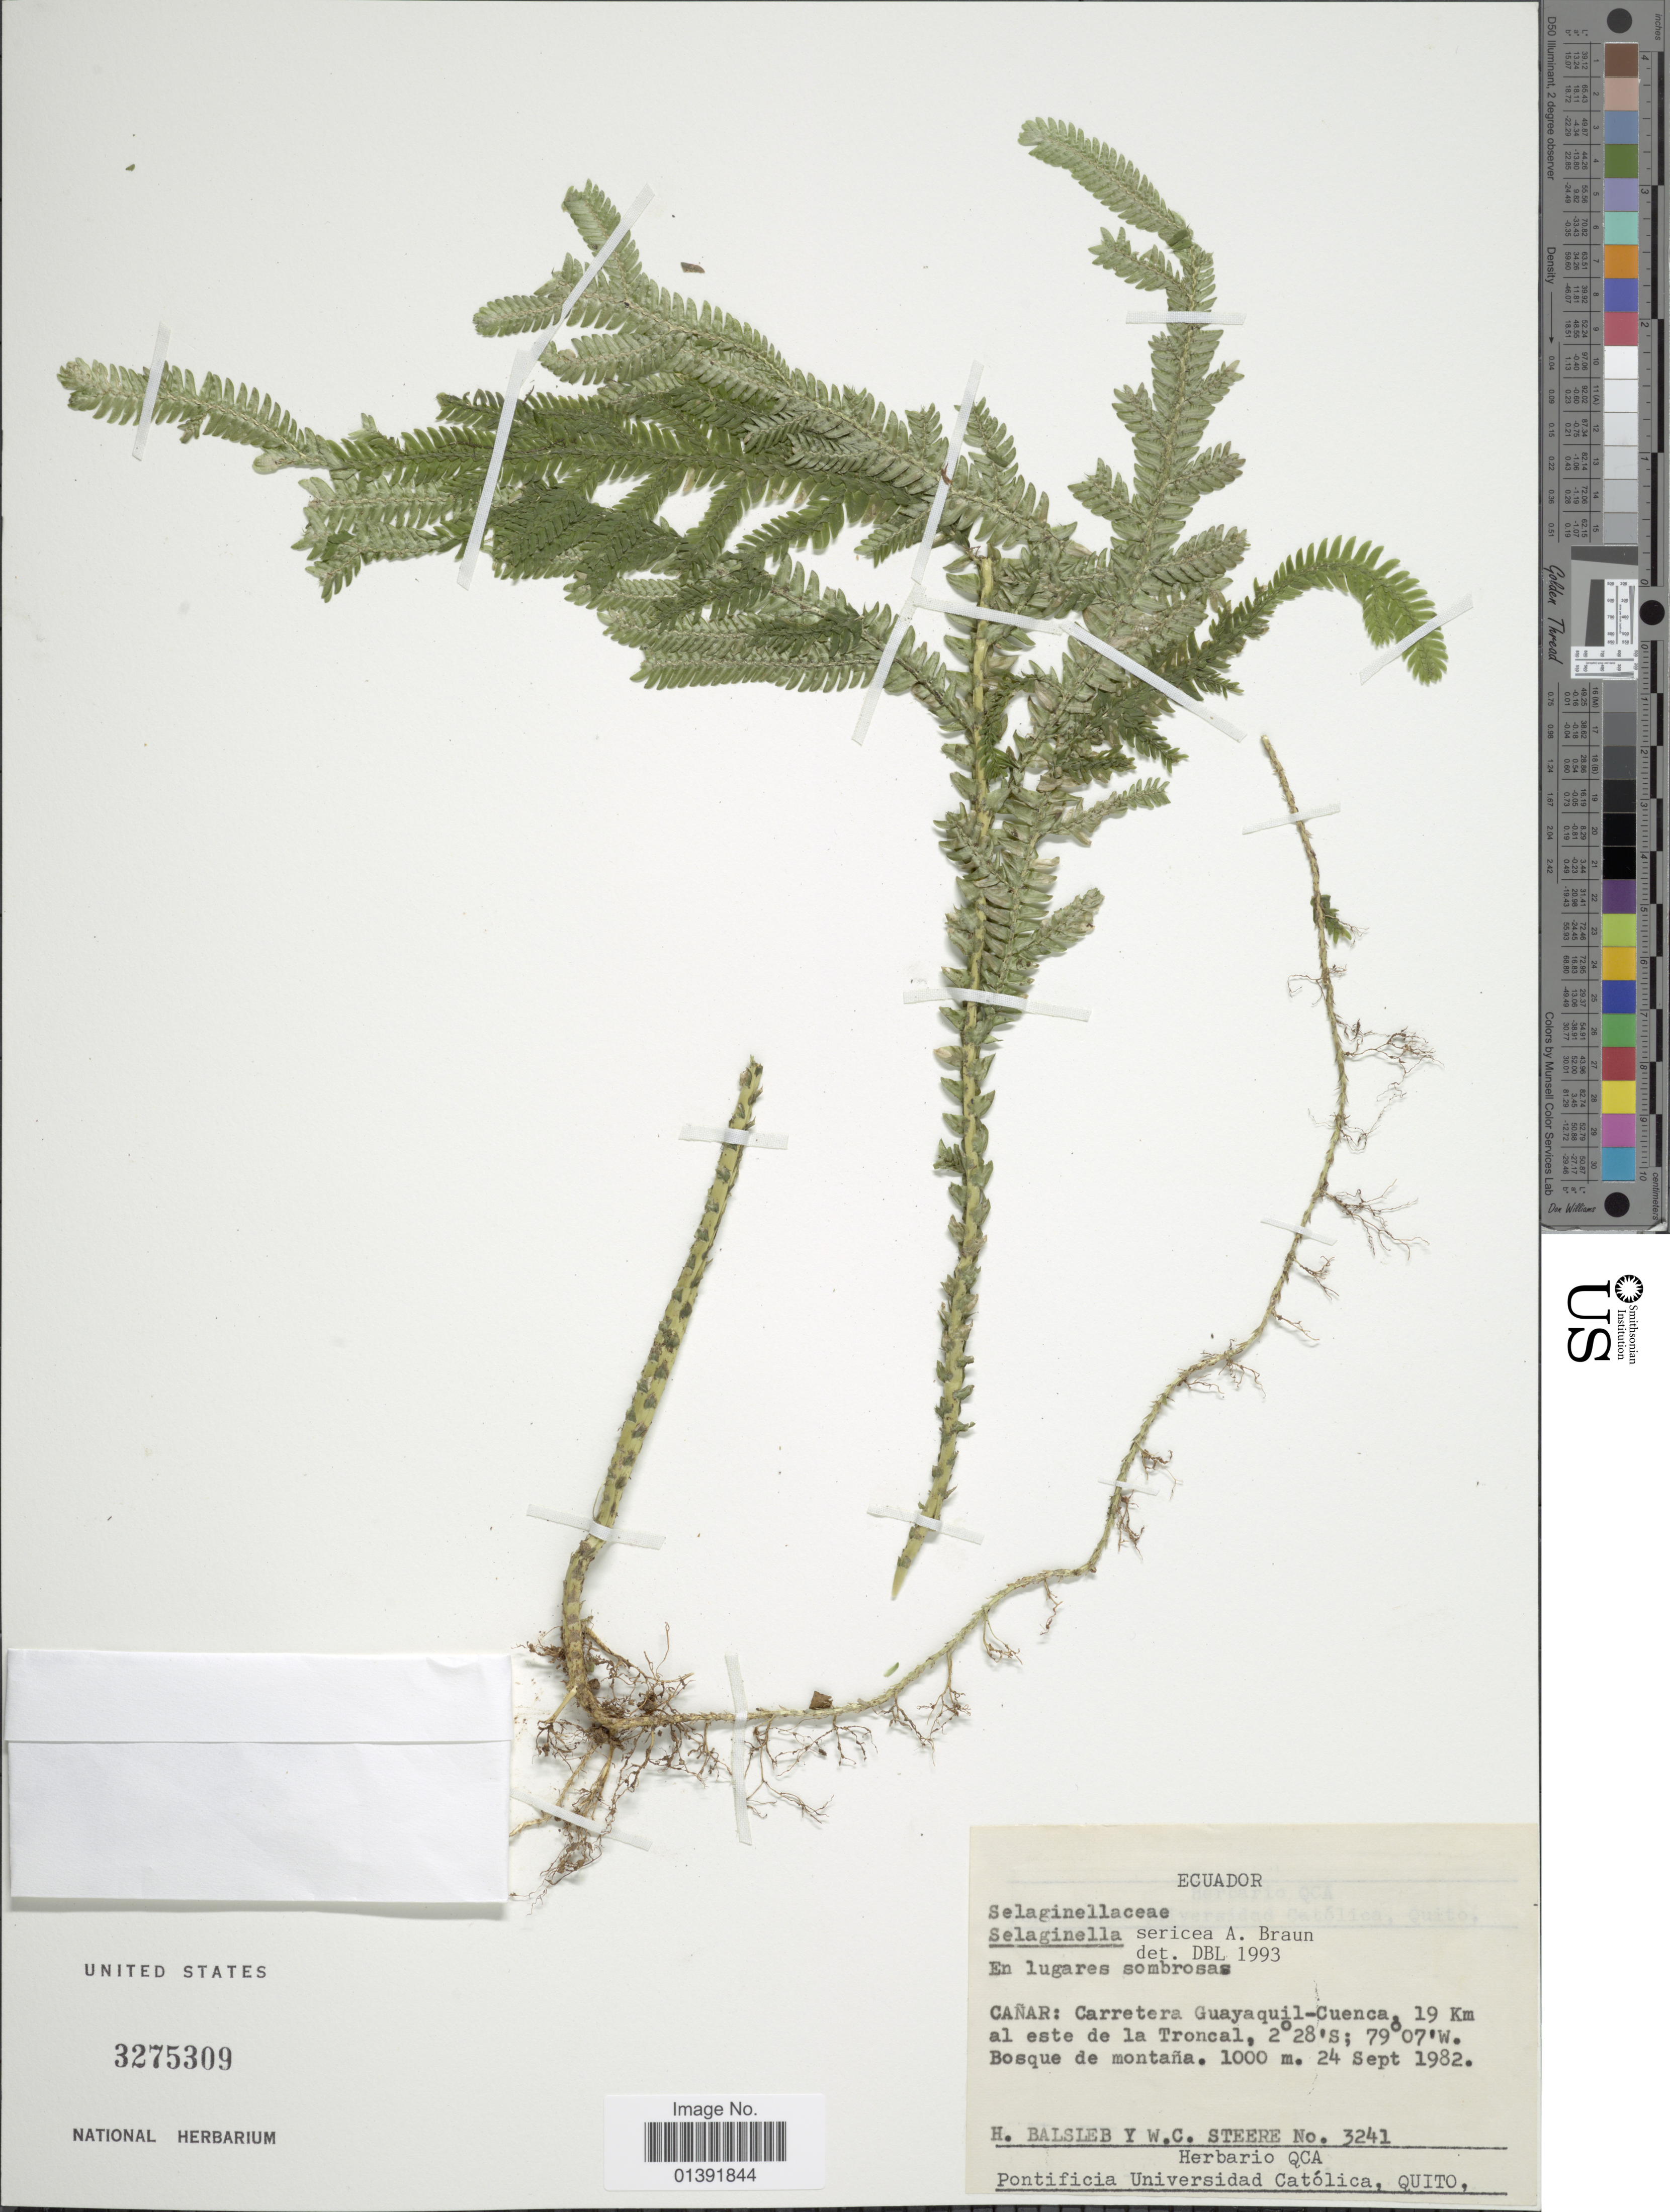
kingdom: Plantae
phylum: Tracheophyta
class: Lycopodiopsida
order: Selaginellales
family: Selaginellaceae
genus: Selaginella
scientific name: Selaginella sericea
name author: A. Braun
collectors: H. Balslev & W. C. Steere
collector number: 3241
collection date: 1982-09-24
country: Ecuador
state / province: Cañar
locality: Carretera Guayaquil-Cuenca, 19 km al este de la Troncal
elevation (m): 1000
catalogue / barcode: US 3275309